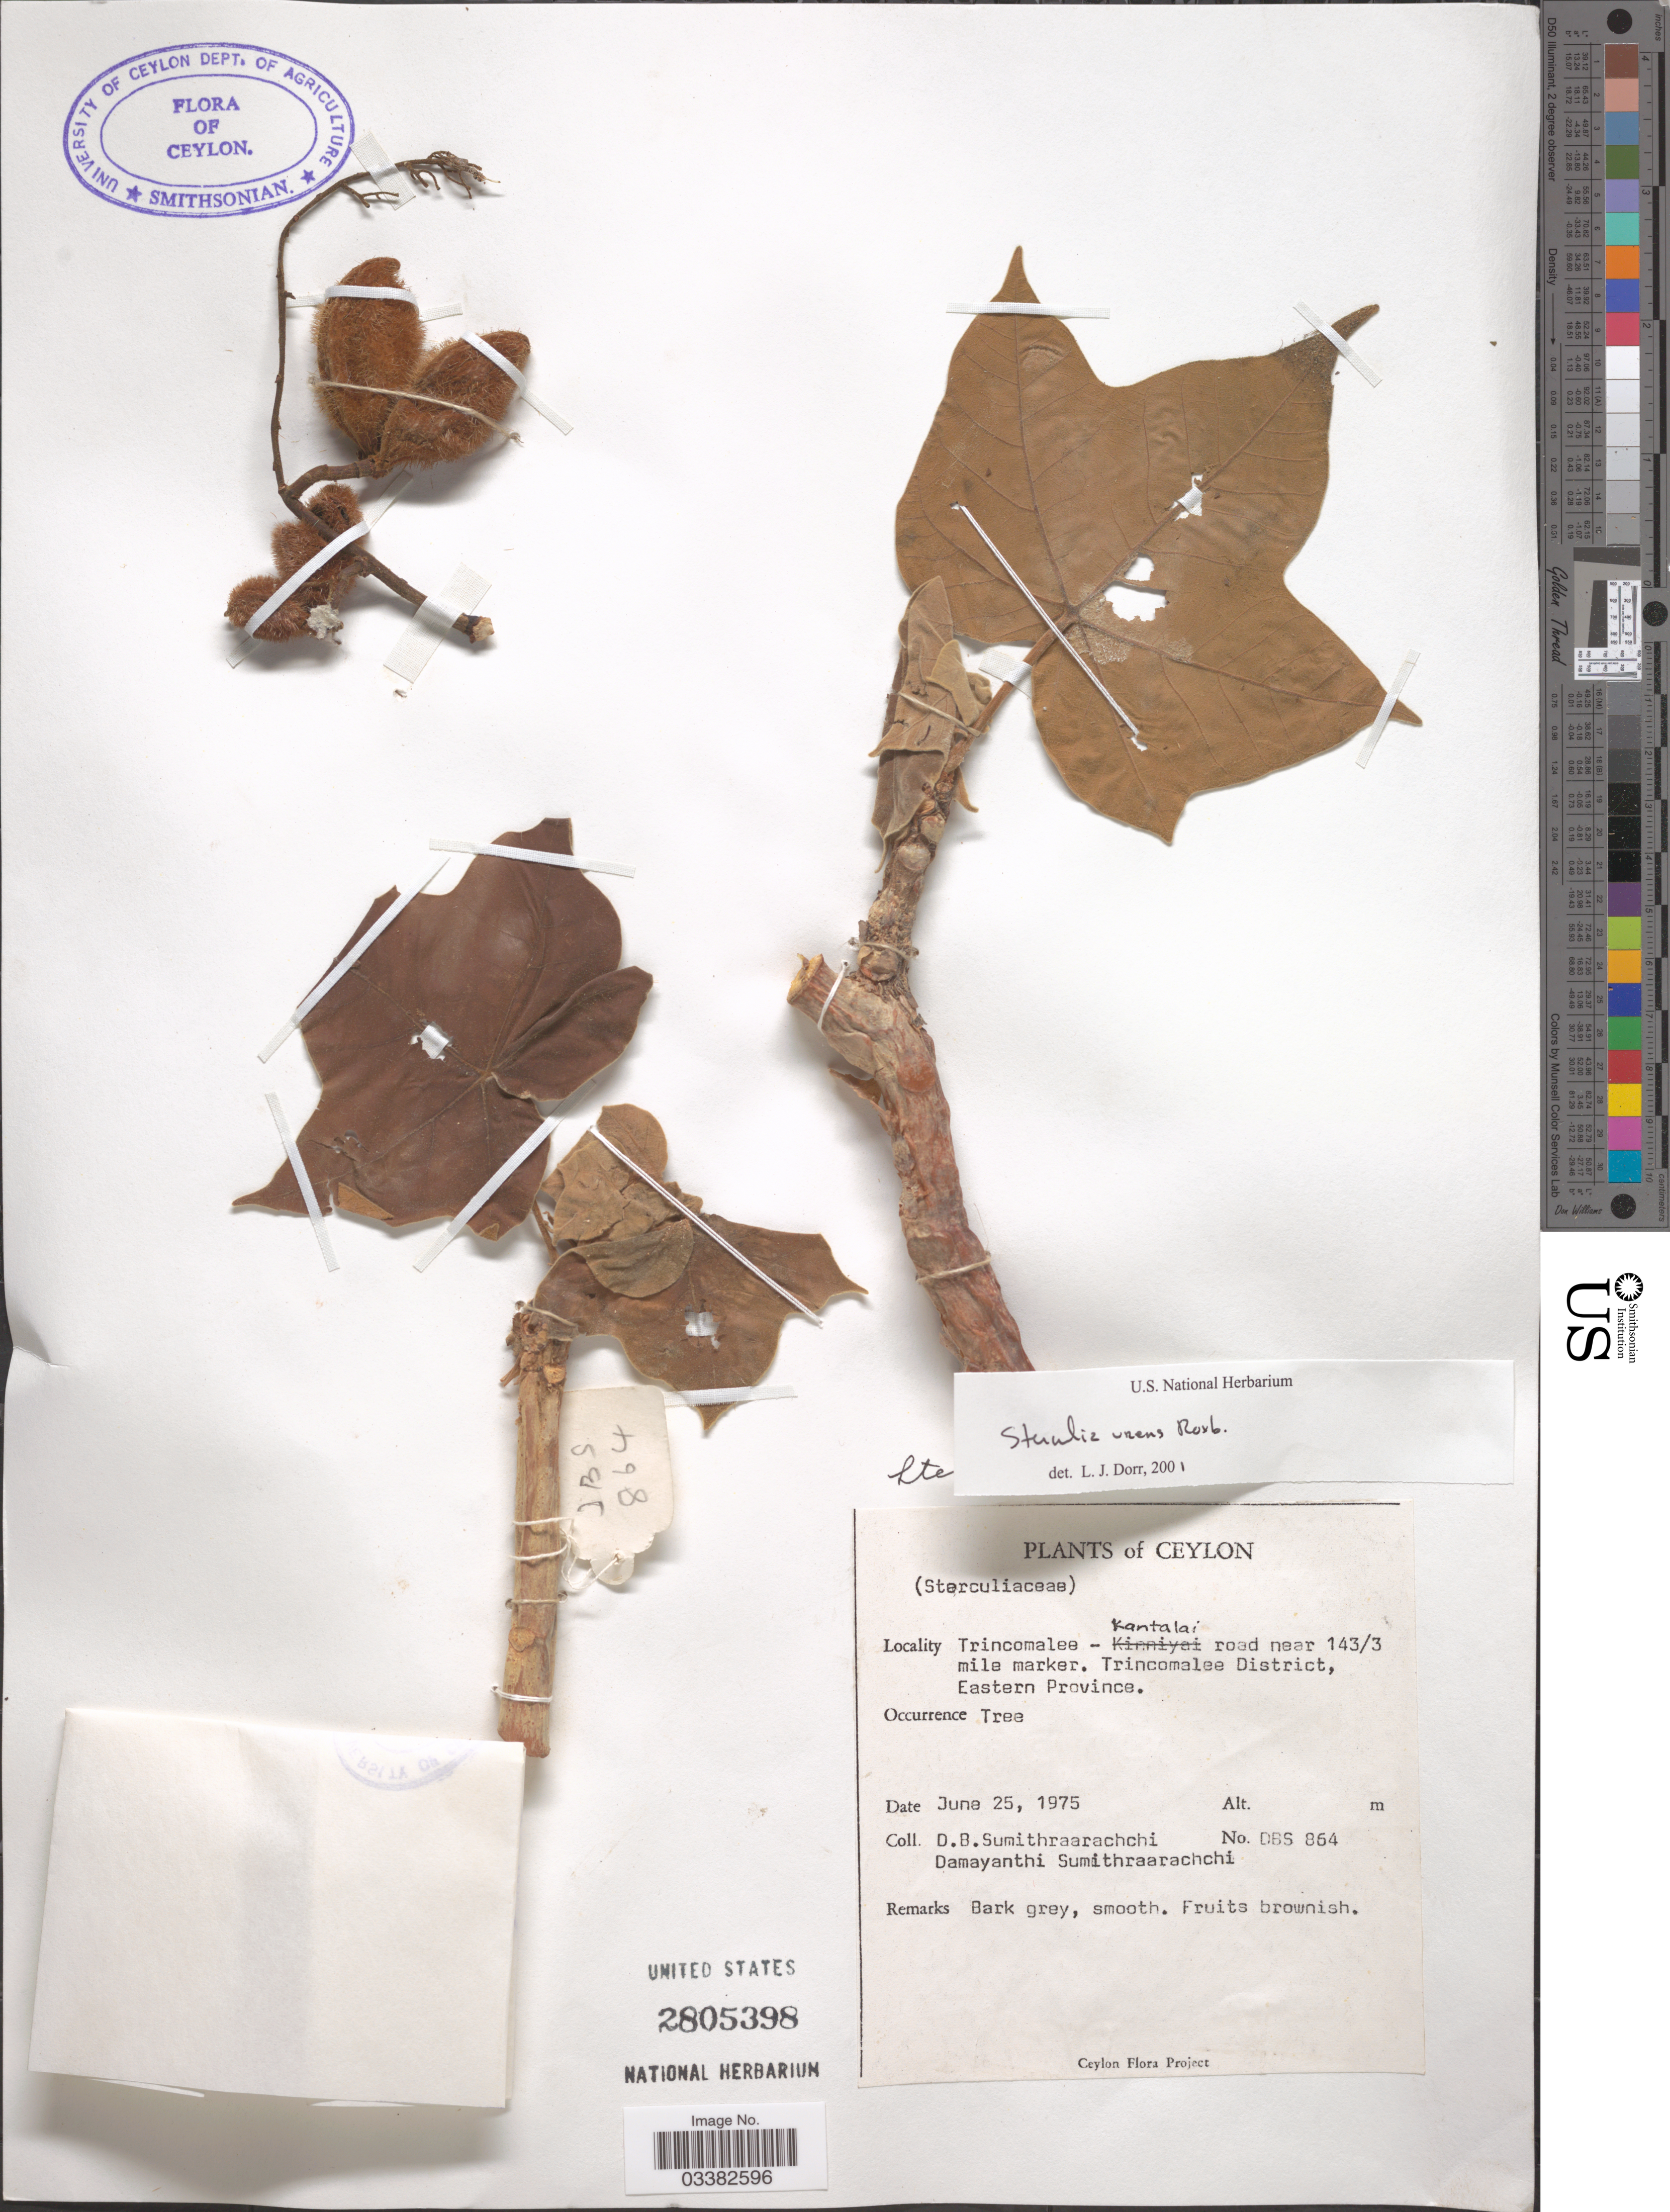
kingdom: Plantae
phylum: Tracheophyta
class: Magnoliopsida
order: Malvales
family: Malvaceae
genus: Sterculia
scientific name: Sterculia urens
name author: Roxb.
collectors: D. B. Sumithraarachchi & D. Sumithraarachchi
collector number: DBS 864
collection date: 1975-06-25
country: Sri Lanka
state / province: Eastern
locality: Ceylon. Trincomalee - Kantalai road near 143/3 mile marker. Trincomalee District.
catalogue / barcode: US 2805398